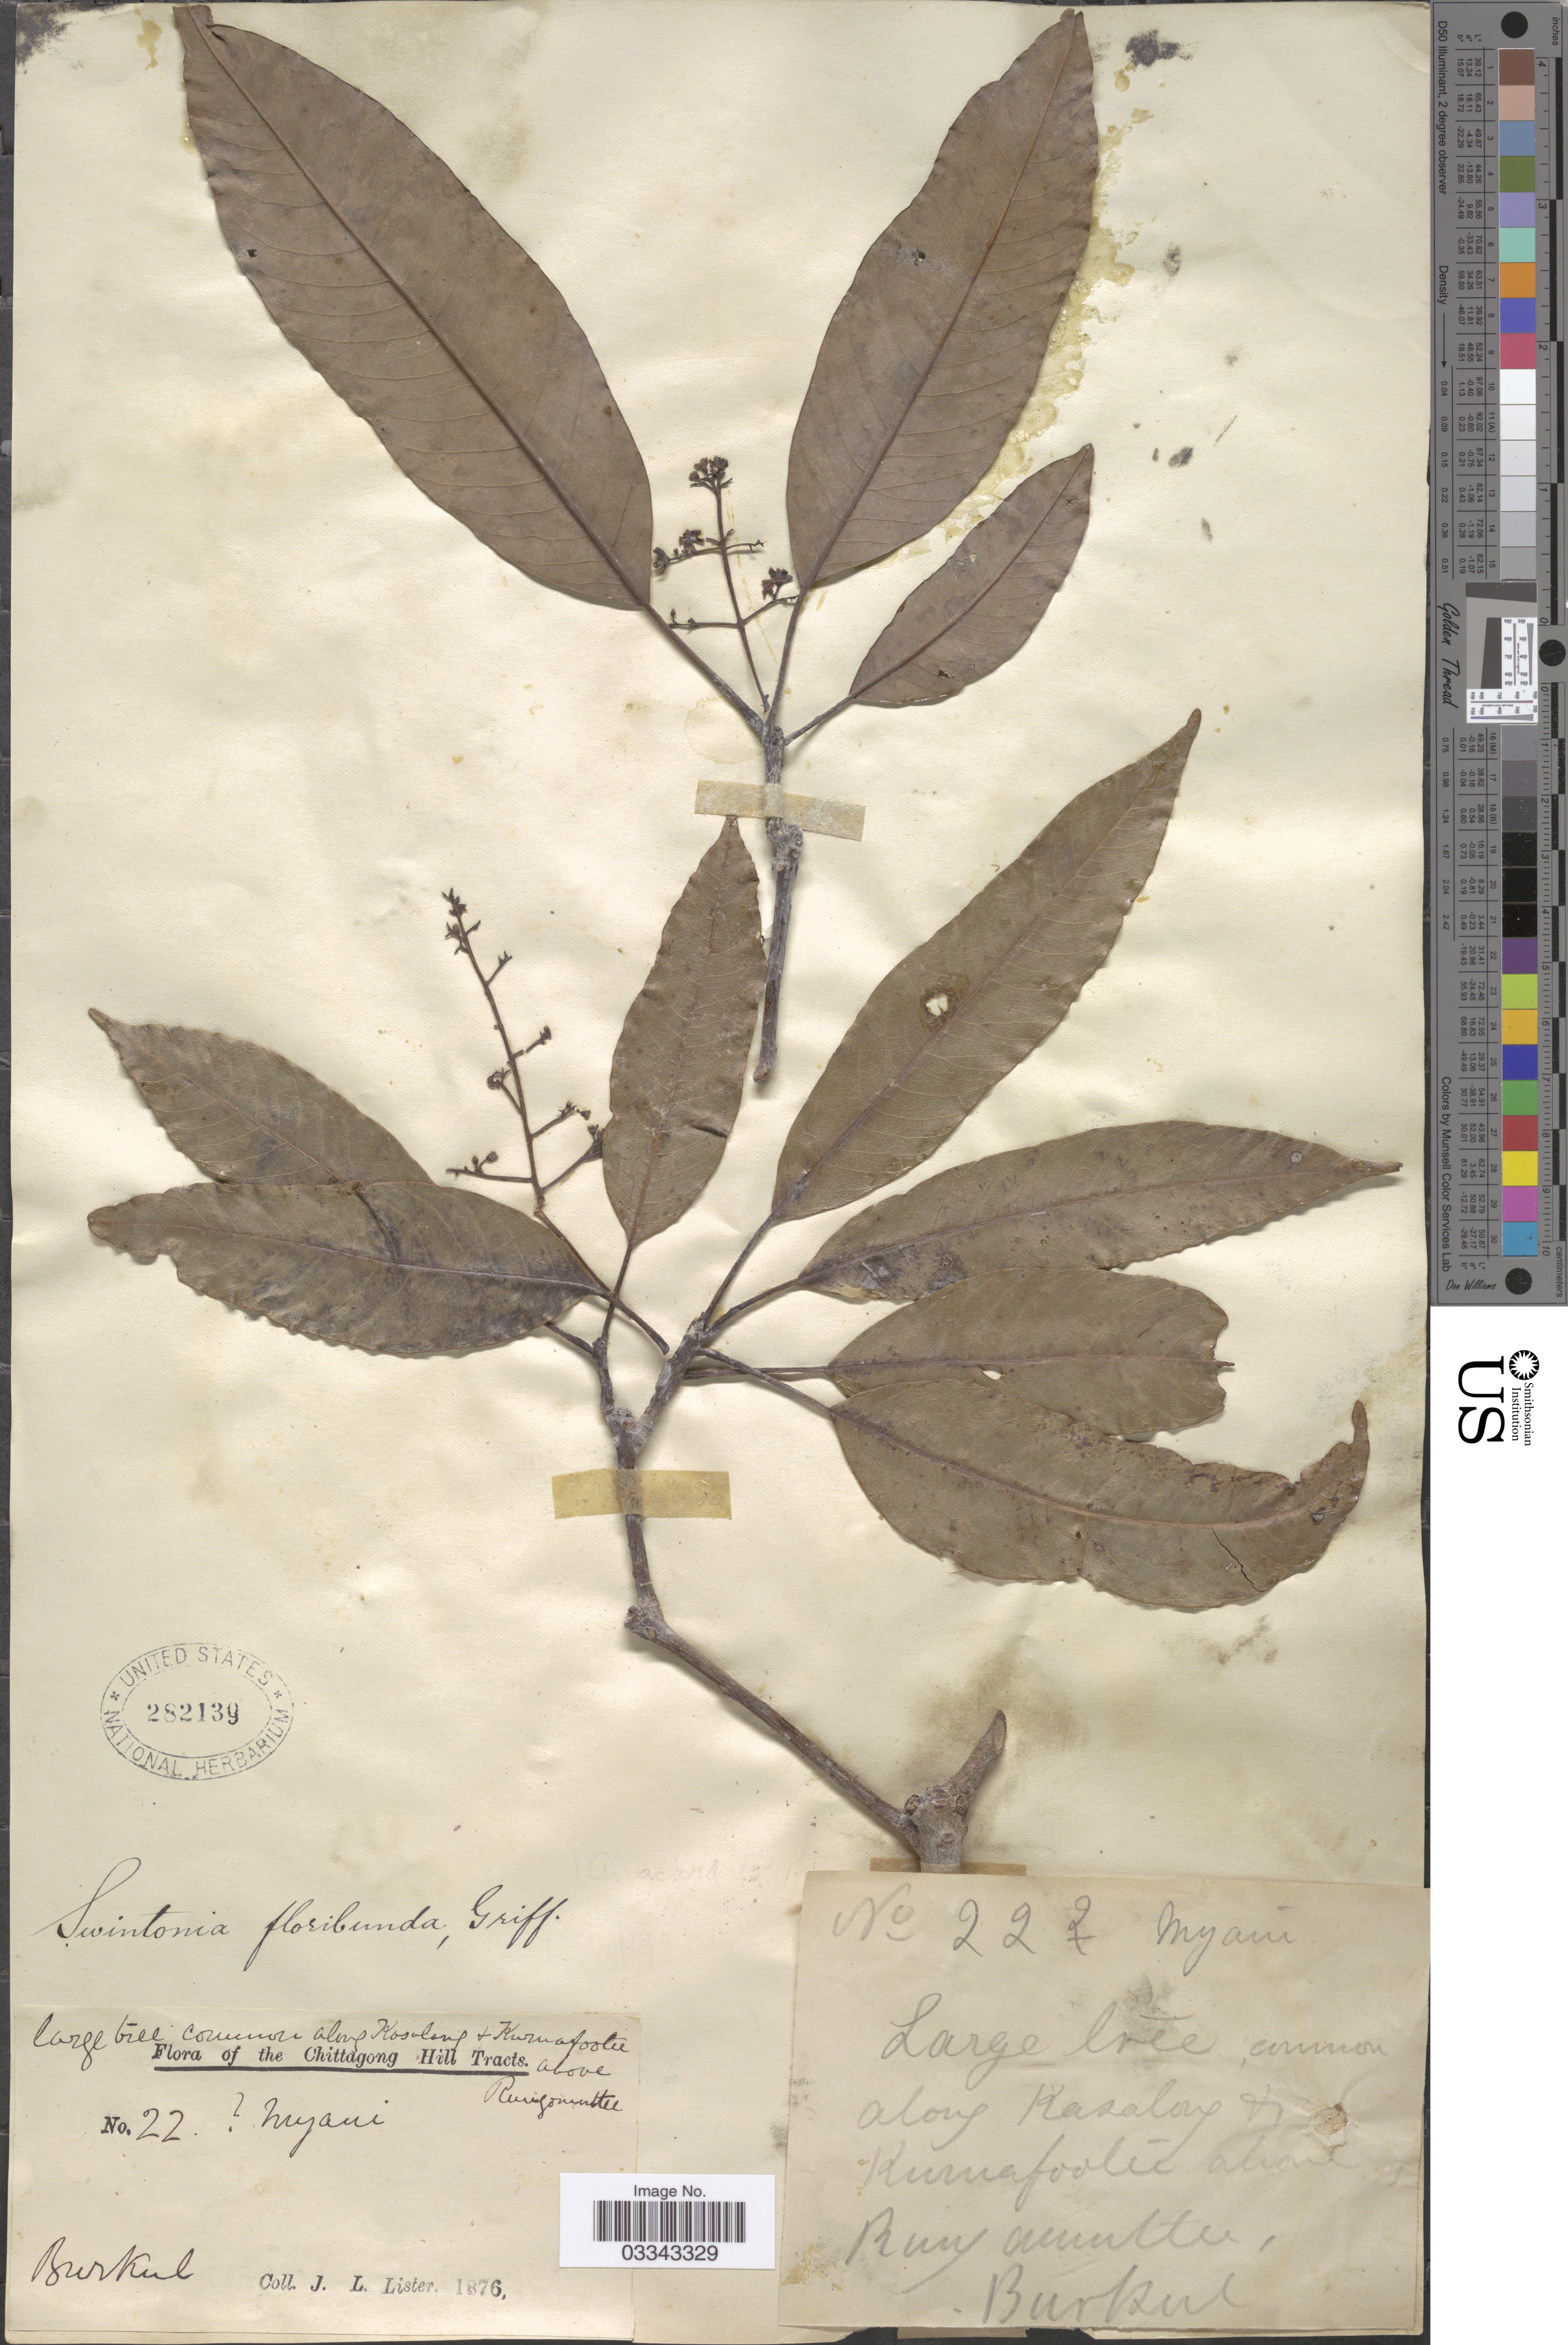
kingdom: Plantae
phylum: Tracheophyta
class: Magnoliopsida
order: Sapindales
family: Anacardiaceae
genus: Swintonia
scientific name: Swintonia floribunda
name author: Griff.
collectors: J. Lister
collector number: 22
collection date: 1876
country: Bangladesh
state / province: Chittagong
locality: The Chittagong Hill Tracks. Along Kosalong & Kuruafootie. Burkul.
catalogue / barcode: US 282139